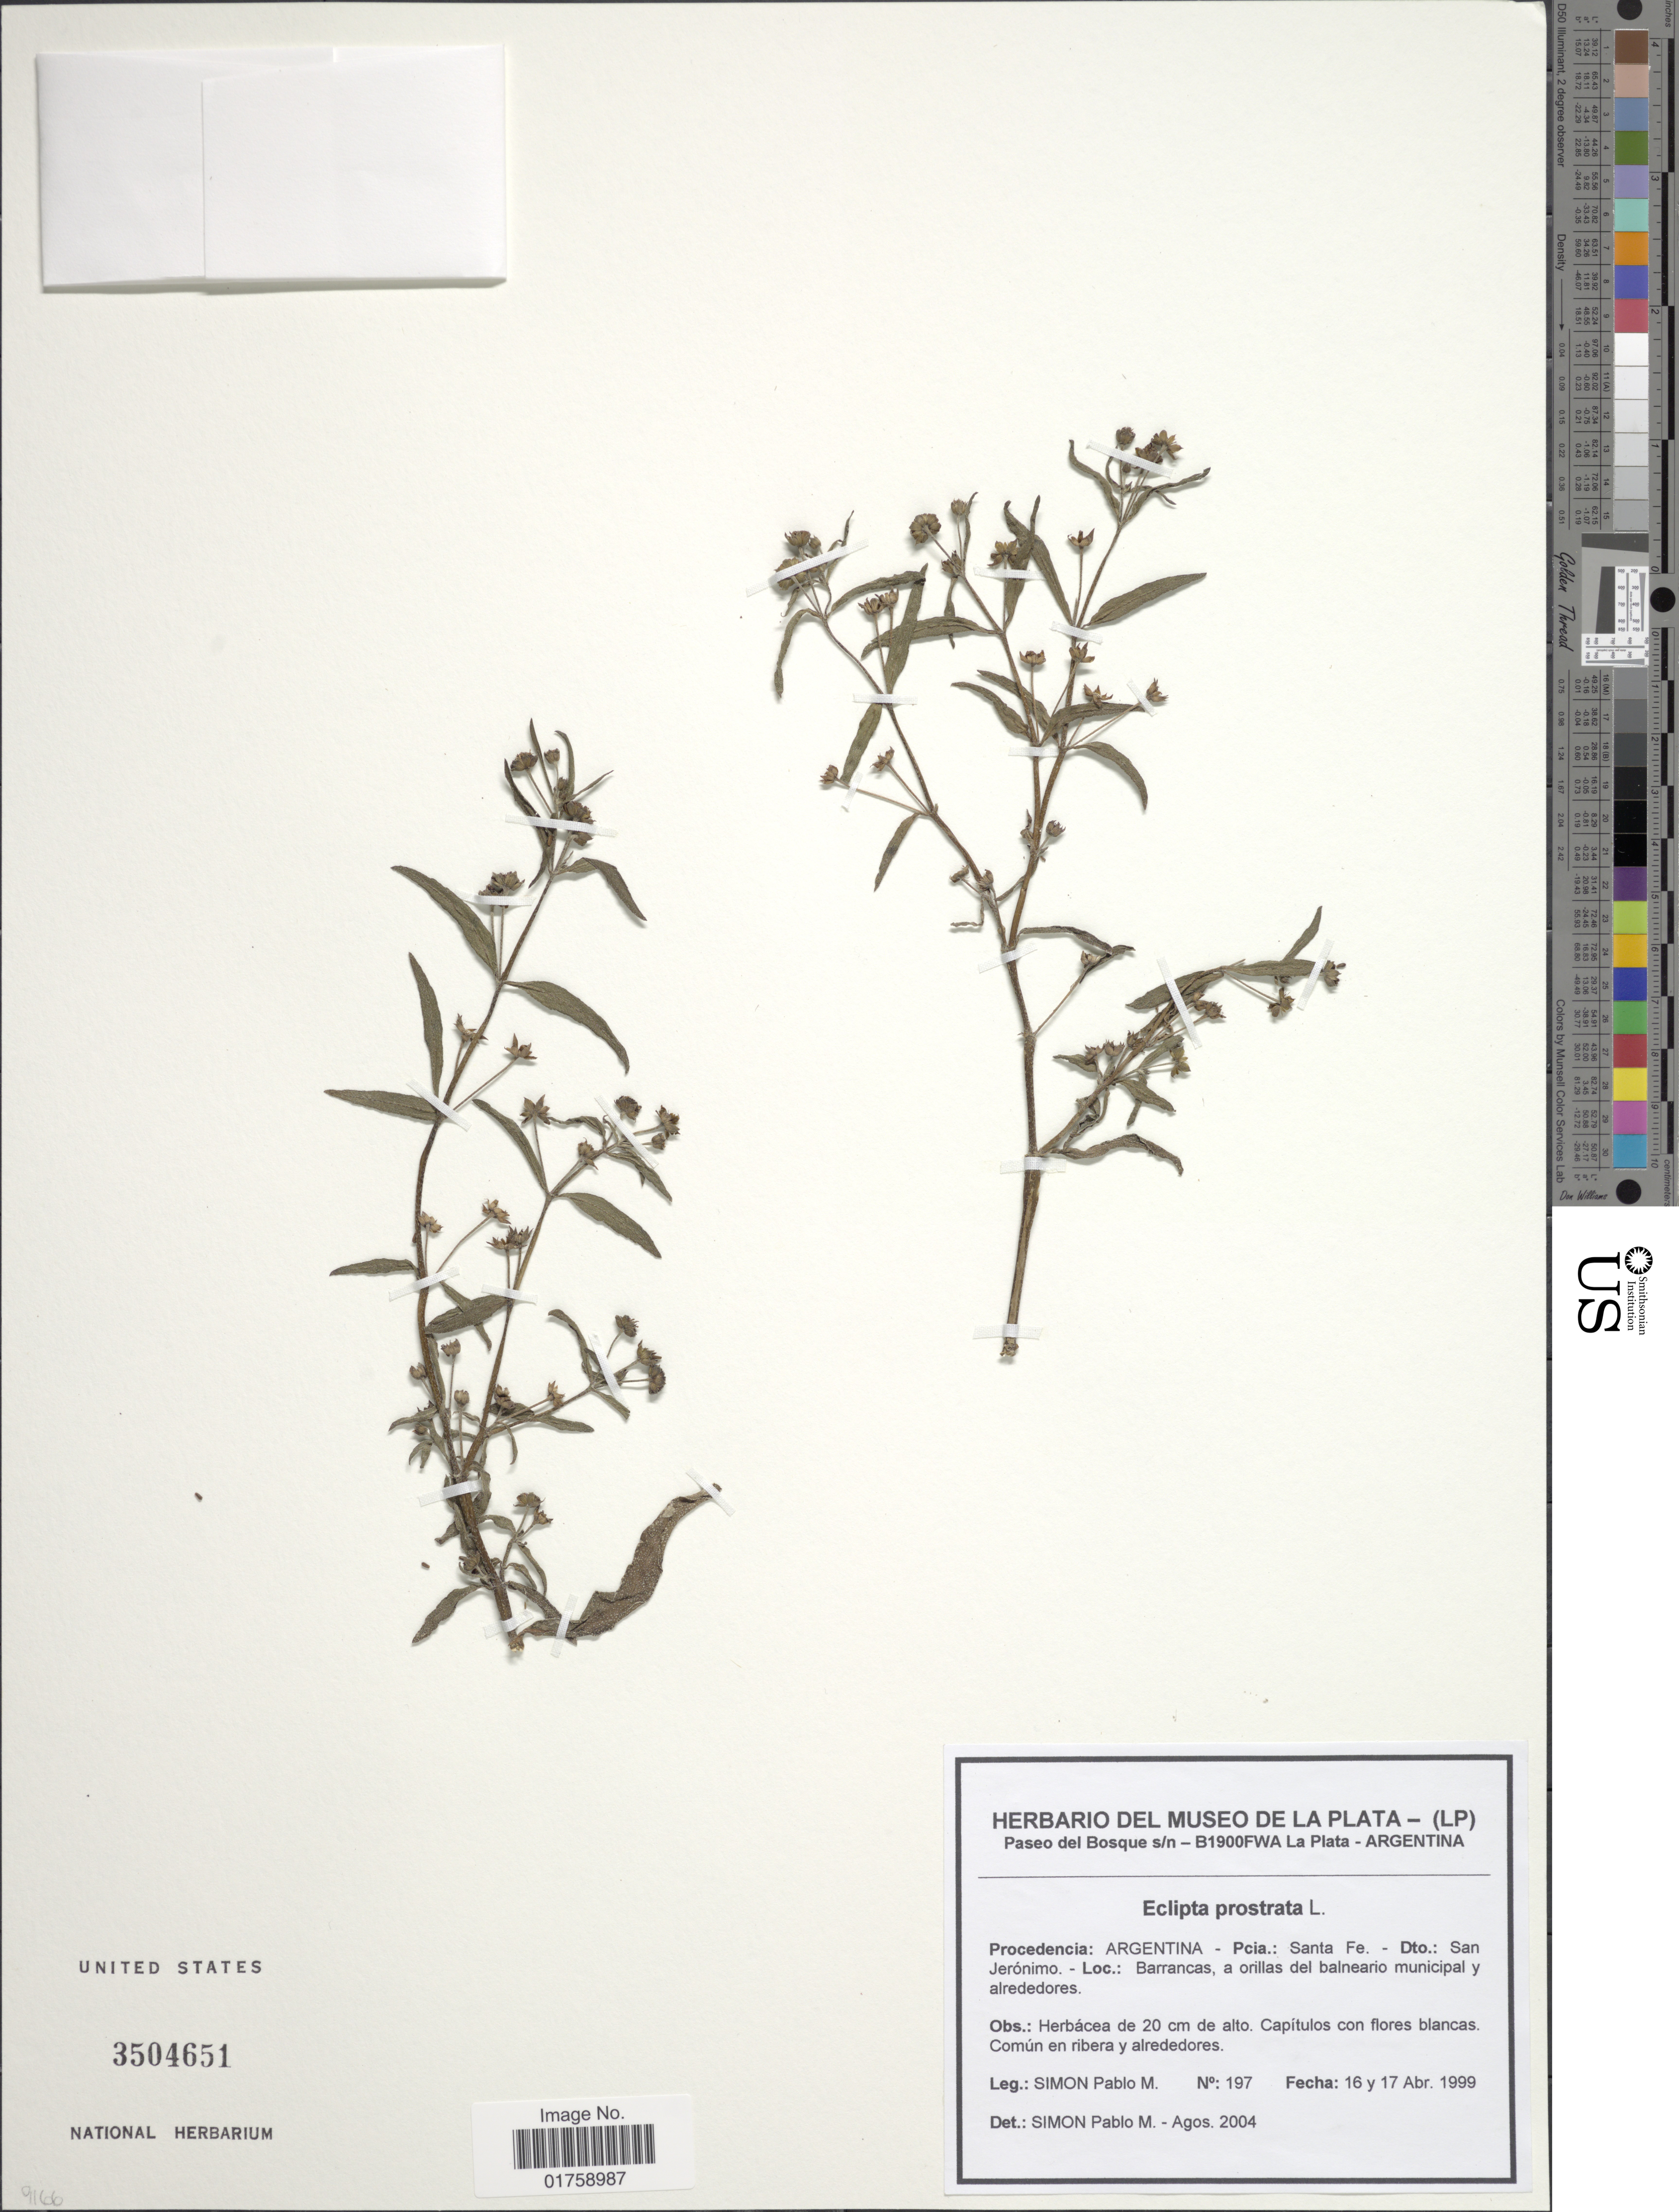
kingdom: Plantae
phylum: Tracheophyta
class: Magnoliopsida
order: Asterales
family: Asteraceae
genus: Eclipta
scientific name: Eclipta prostrata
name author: (L.) L.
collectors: P. M. Simón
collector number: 197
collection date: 1999-04-16/1999-04-17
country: Argentina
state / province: Santa Fe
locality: Procedencia: Argentina- Pcia.: Santa Fe. - Dto.: San Jeronimo-Loc.: Barrancas, a orillas del balneario municipal y alrededores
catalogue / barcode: US 3504651